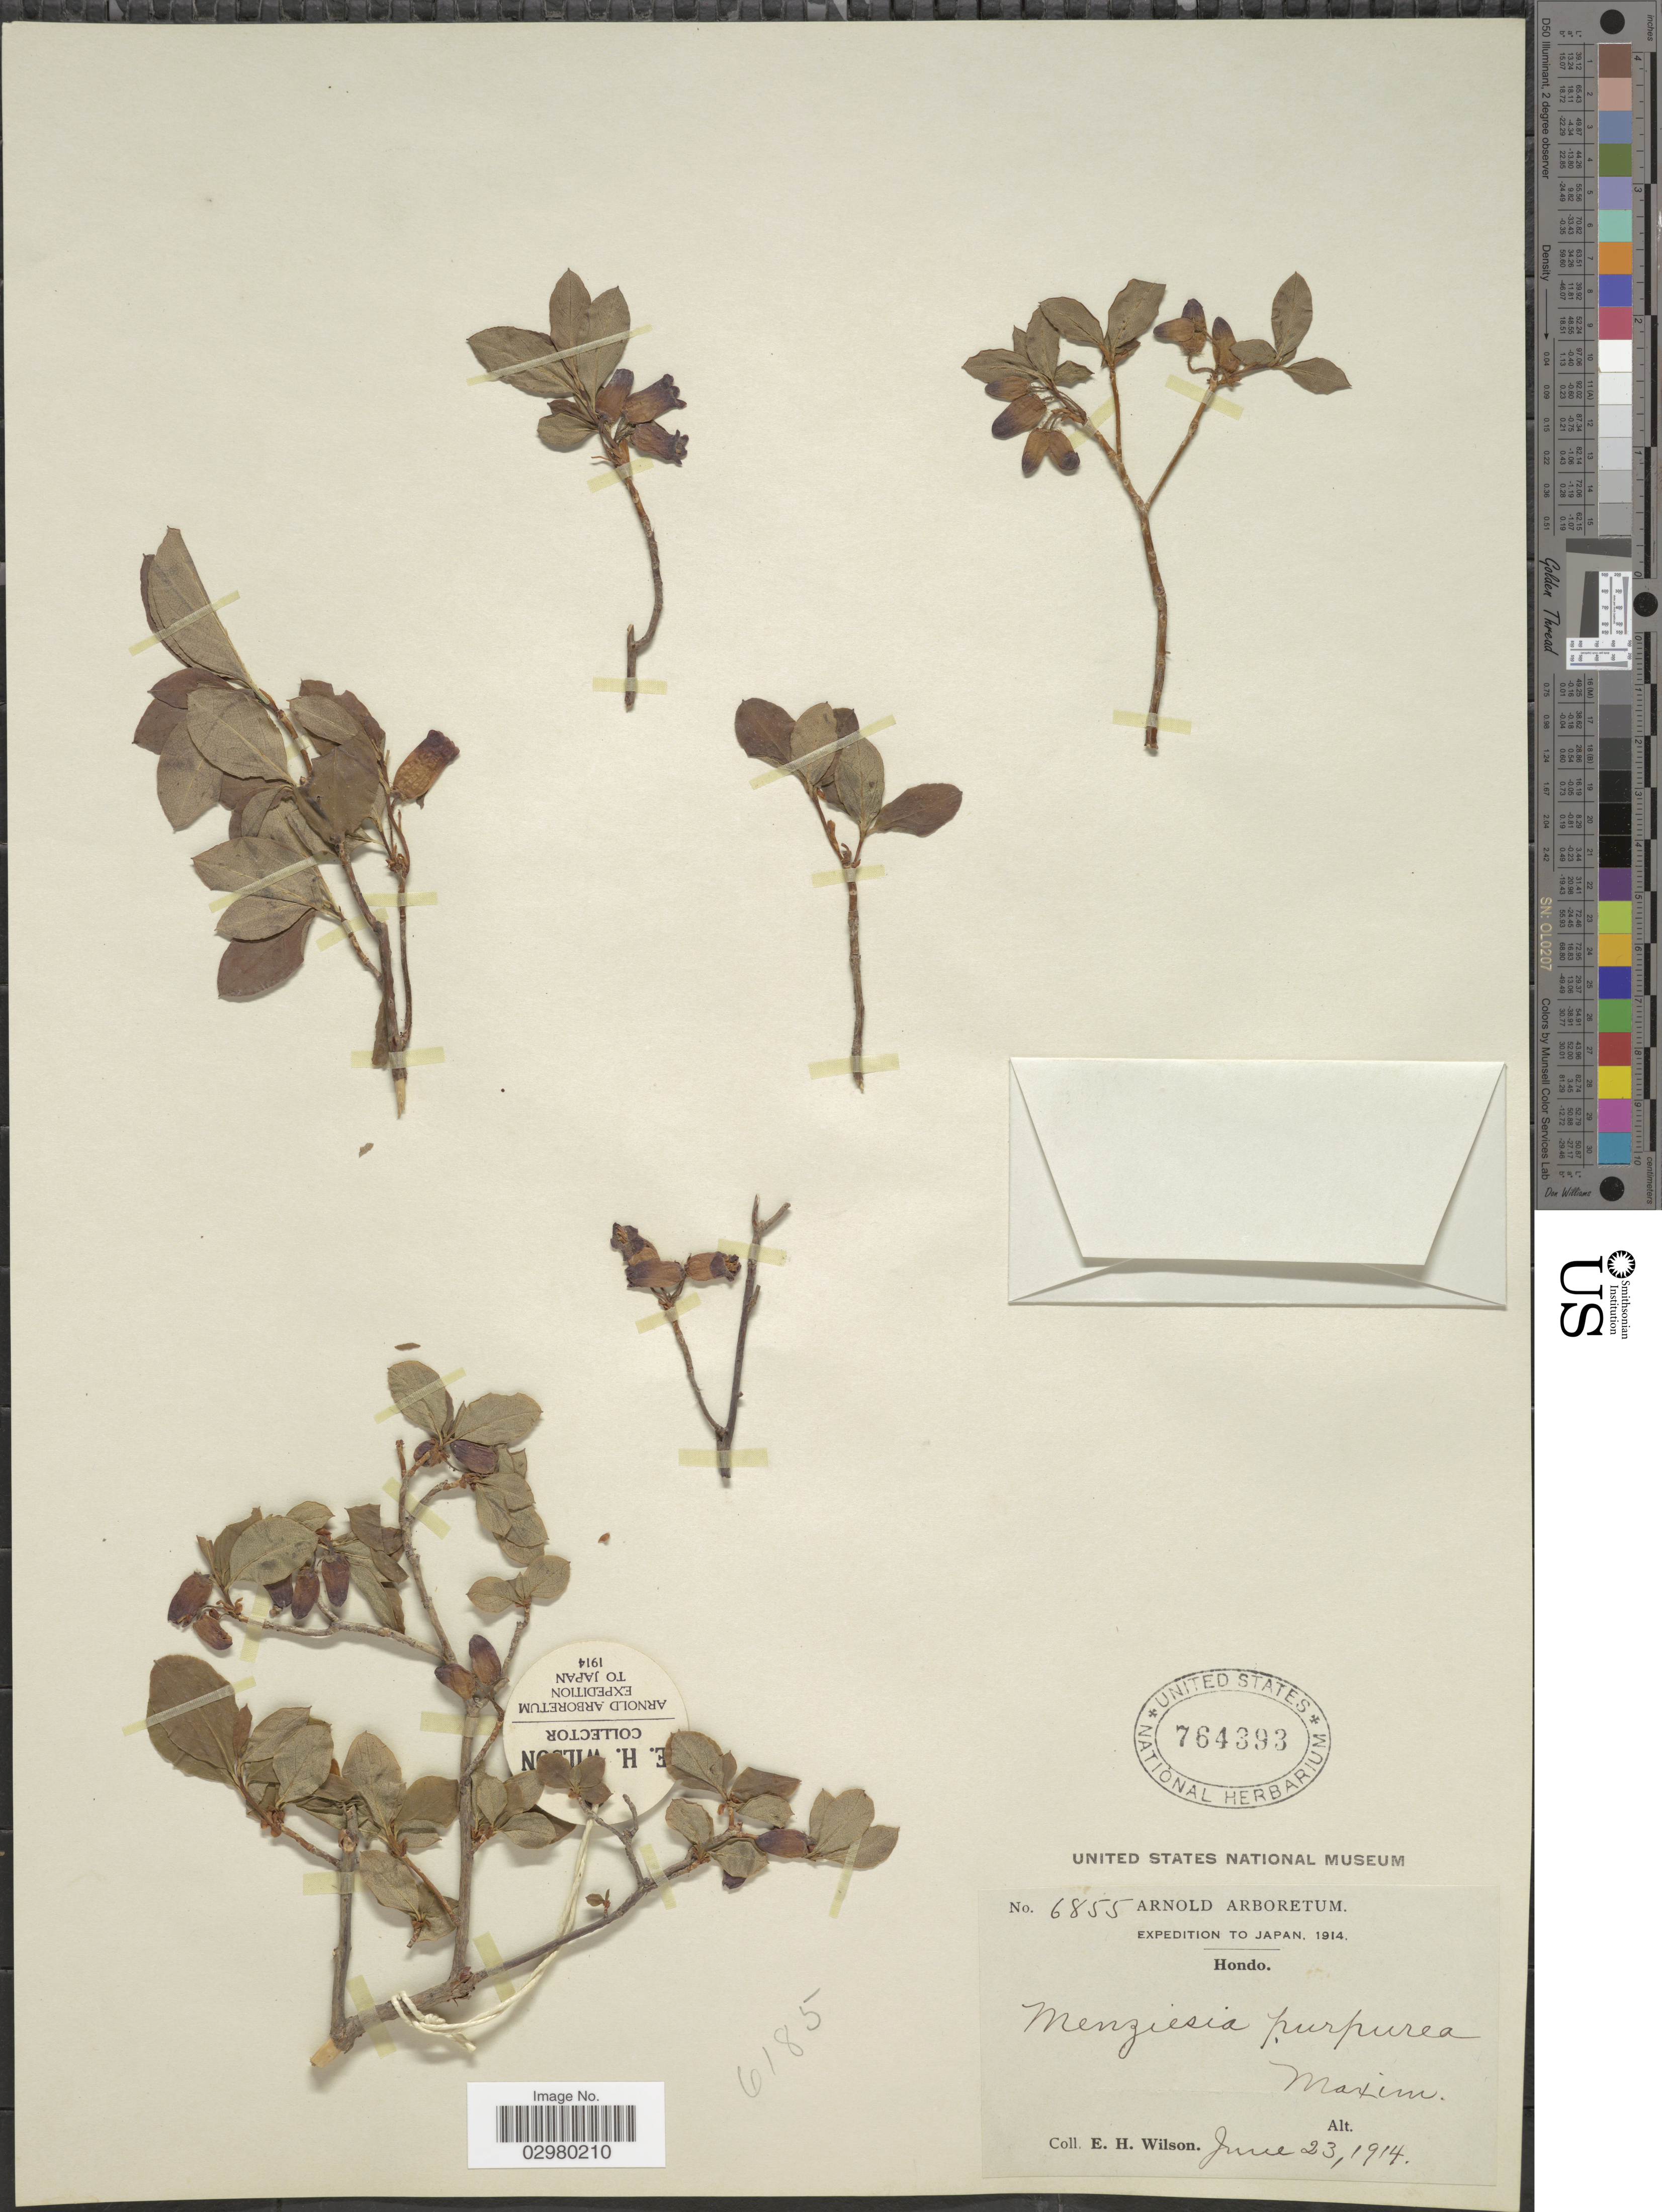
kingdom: Plantae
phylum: Tracheophyta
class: Magnoliopsida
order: Ericales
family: Ericaceae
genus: Menziesia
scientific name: Menziesia purpurea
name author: Maxim.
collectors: E. Wilson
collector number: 6855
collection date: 1914-06-23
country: Japan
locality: Hondo.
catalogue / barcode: US 764393